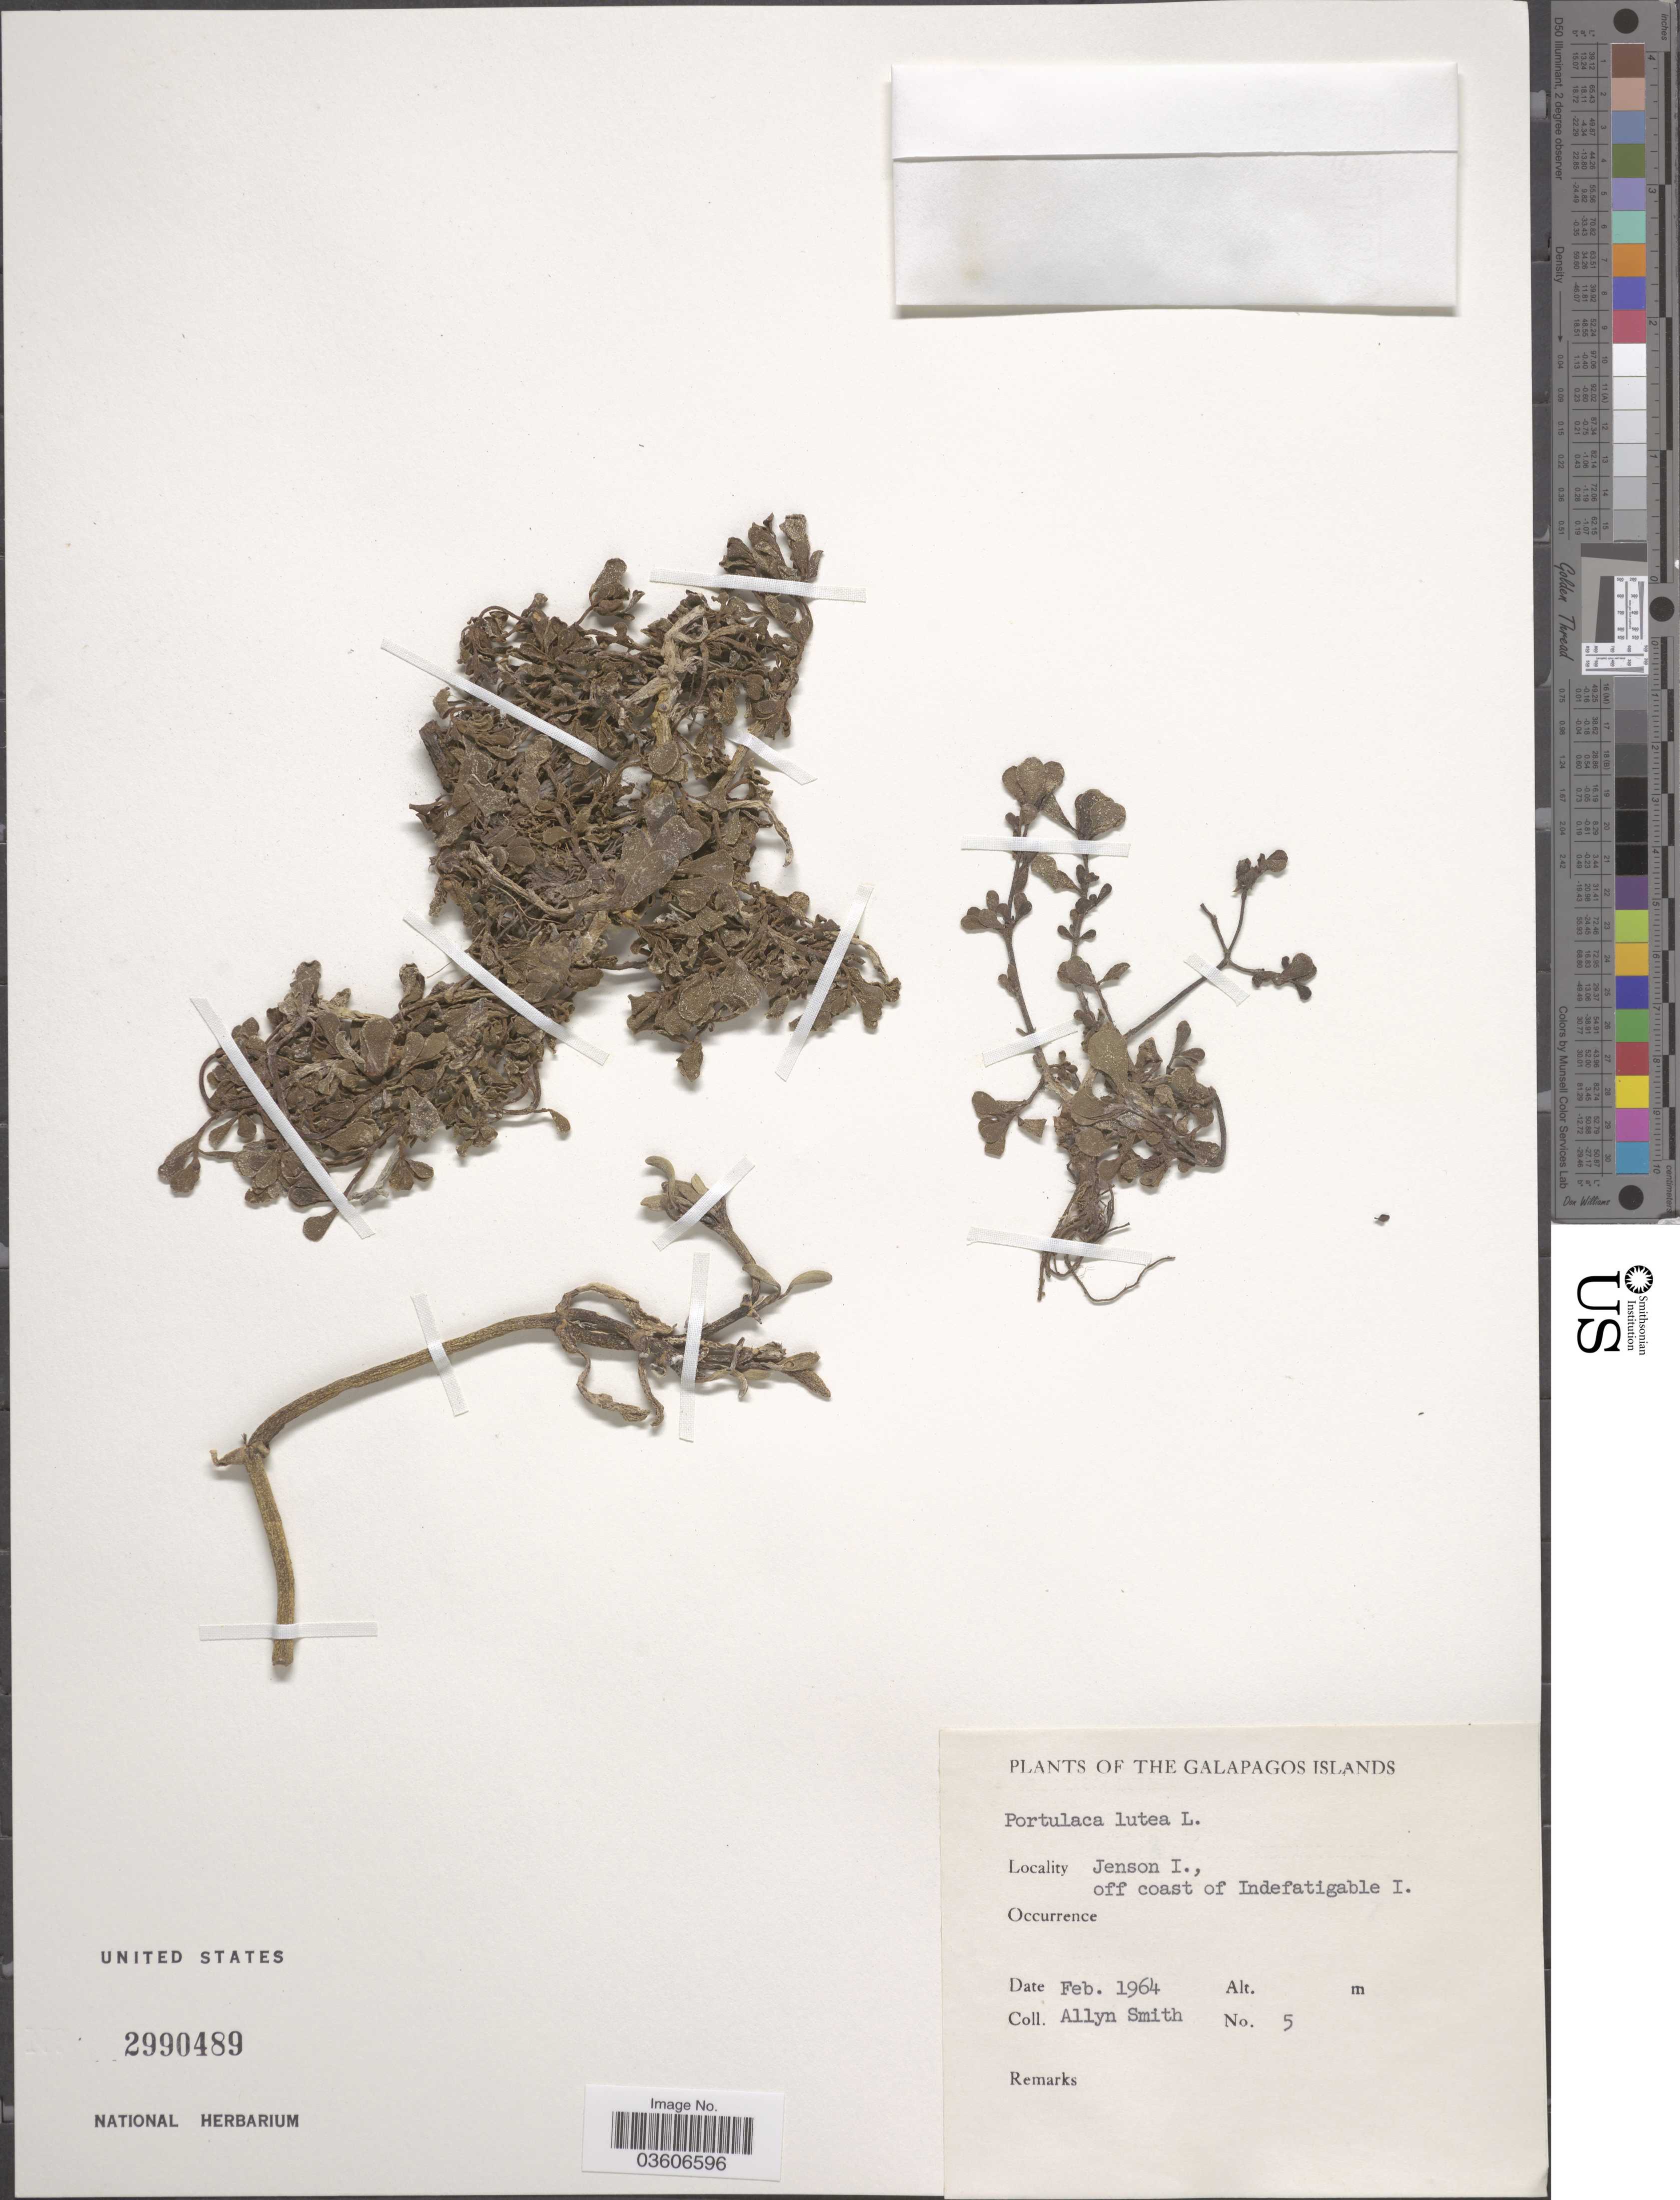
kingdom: Plantae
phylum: Tracheophyta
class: Magnoliopsida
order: Caryophyllales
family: Portulacaceae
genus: Portulaca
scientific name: Portulaca lutea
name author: Sol. ex G. Forst.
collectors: A. Smith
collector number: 5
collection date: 1964-02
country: Ecuador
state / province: Colón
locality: The Galapagos Islands. Jenson I., off coast of Indefatigable I.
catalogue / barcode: US 2990489